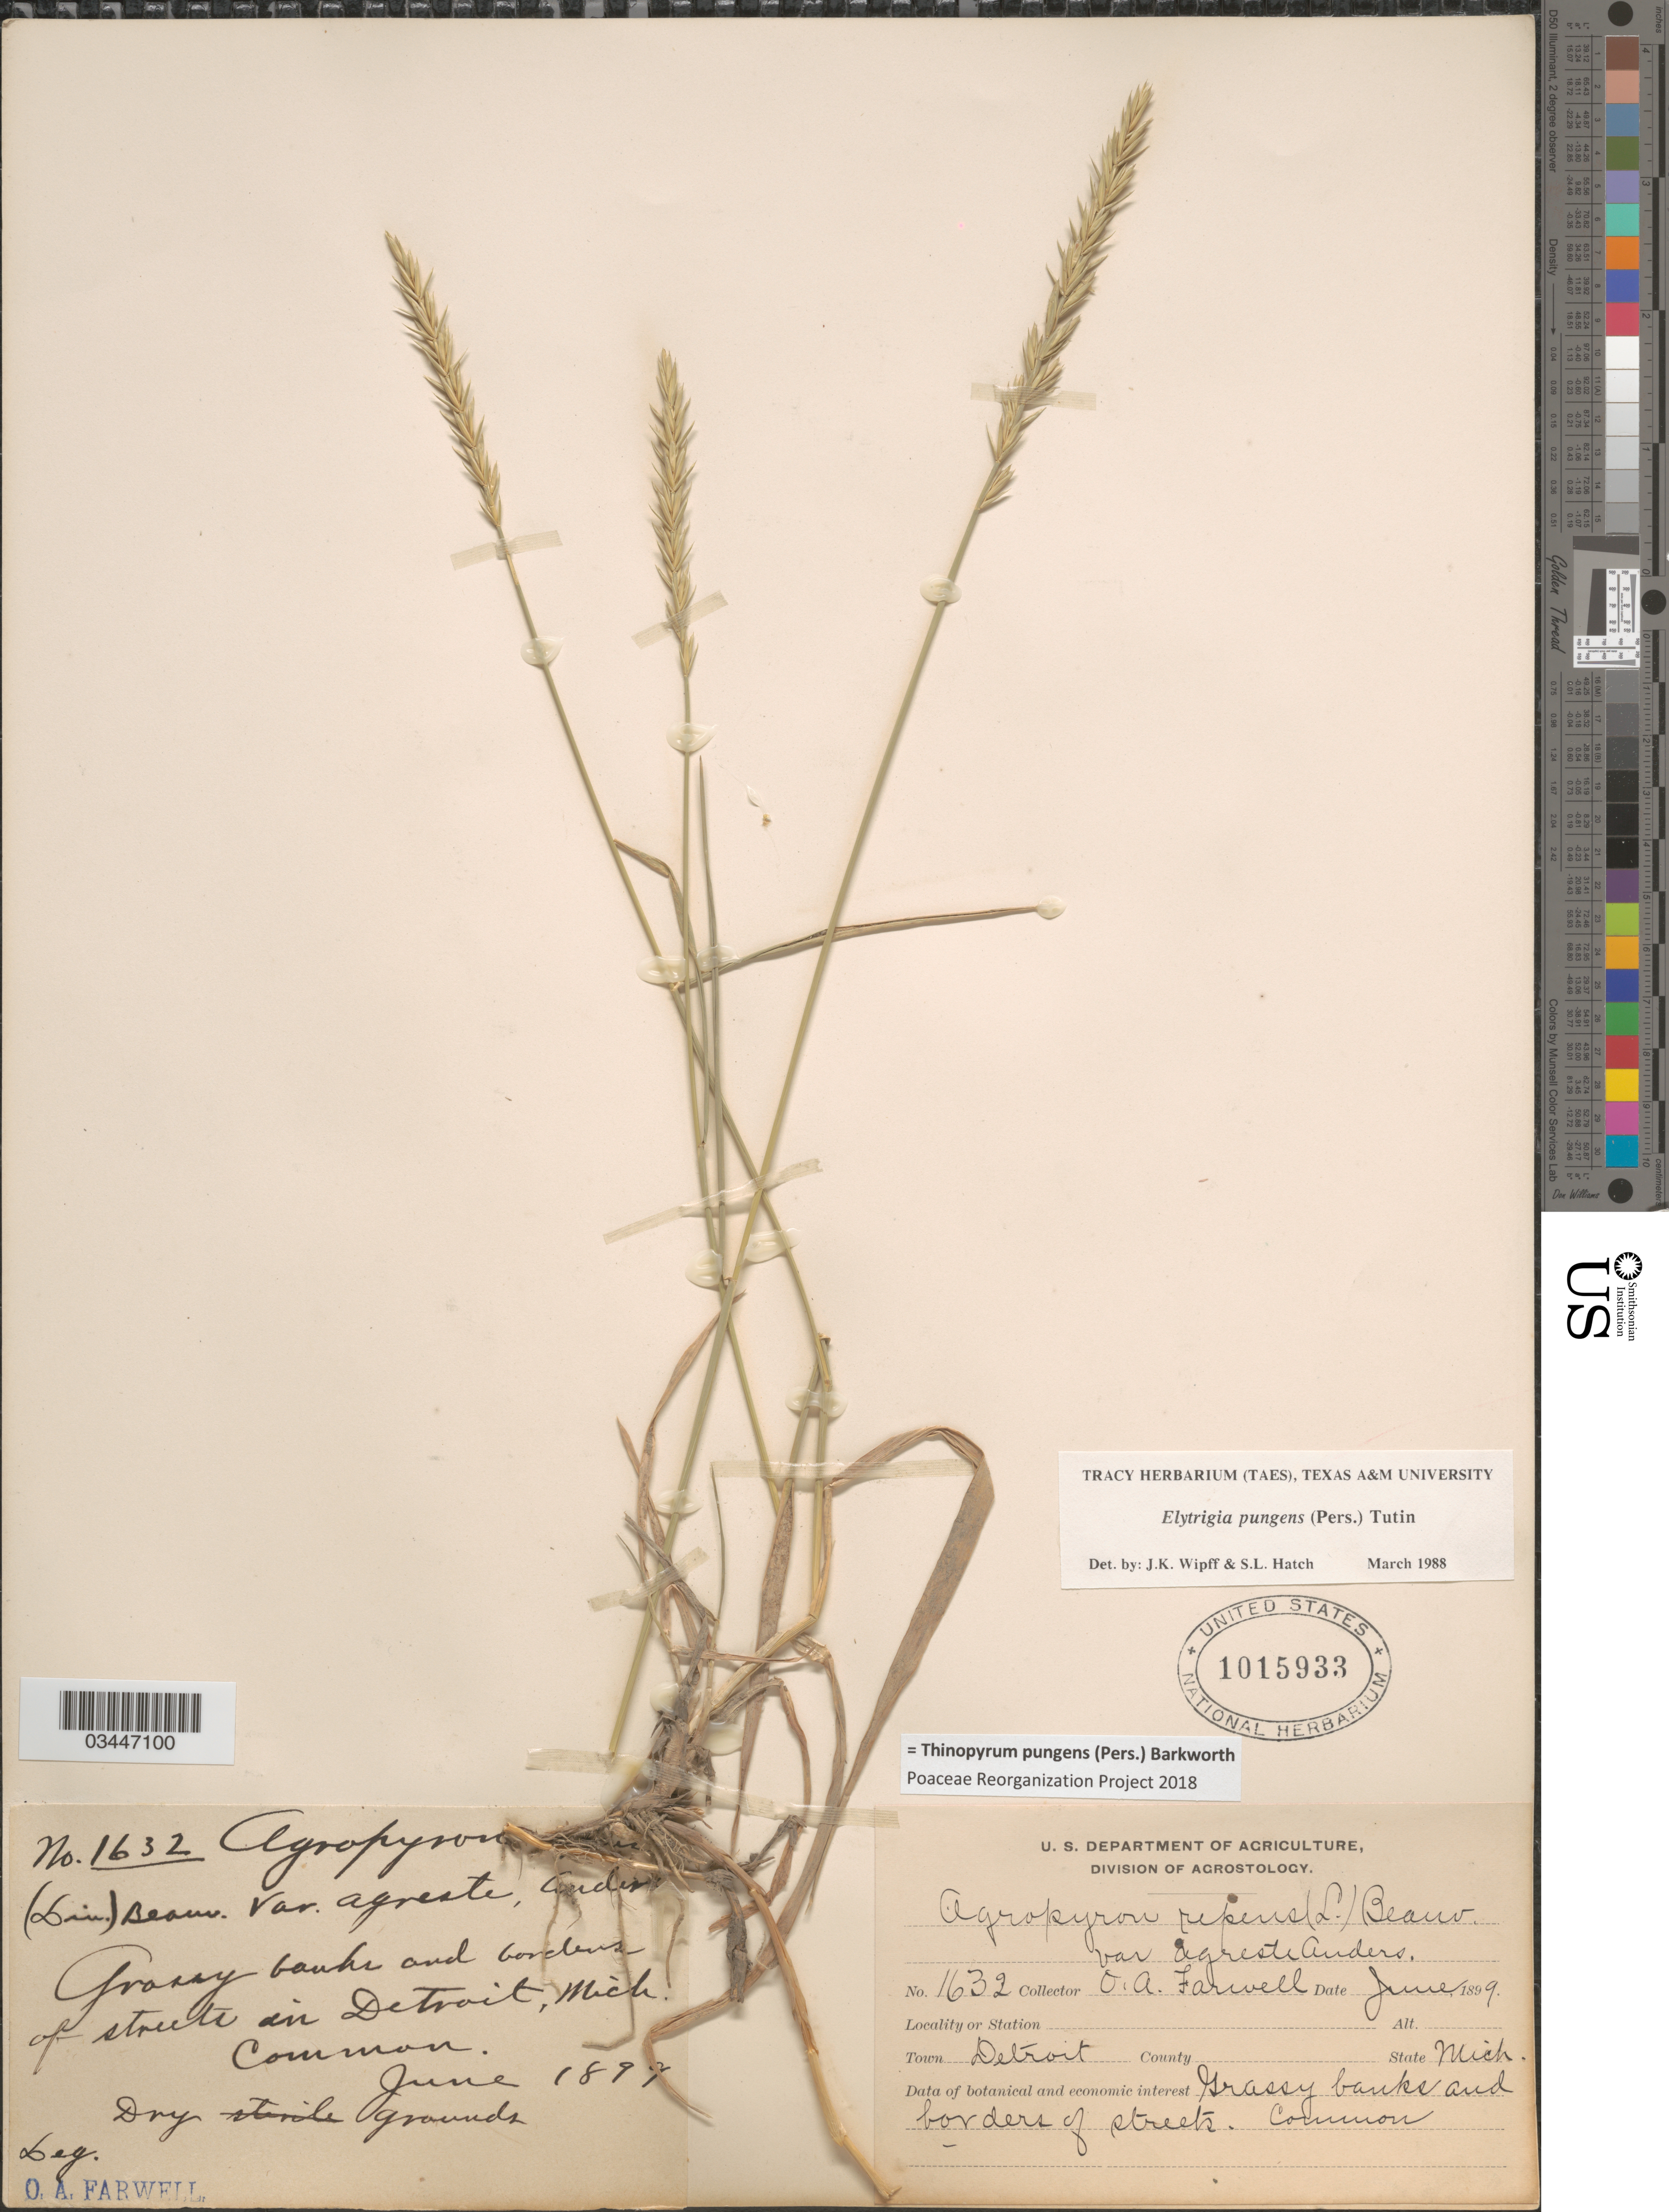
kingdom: Plantae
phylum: Tracheophyta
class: Liliopsida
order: Poales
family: Poaceae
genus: Thinopyrum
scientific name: Thinopyrum pungens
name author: (Pers.) Barkworth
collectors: O. Farwell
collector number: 1632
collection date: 1899-06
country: United States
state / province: Michigan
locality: Grassy banks and borders of streets in Detroit.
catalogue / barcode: US 1015933